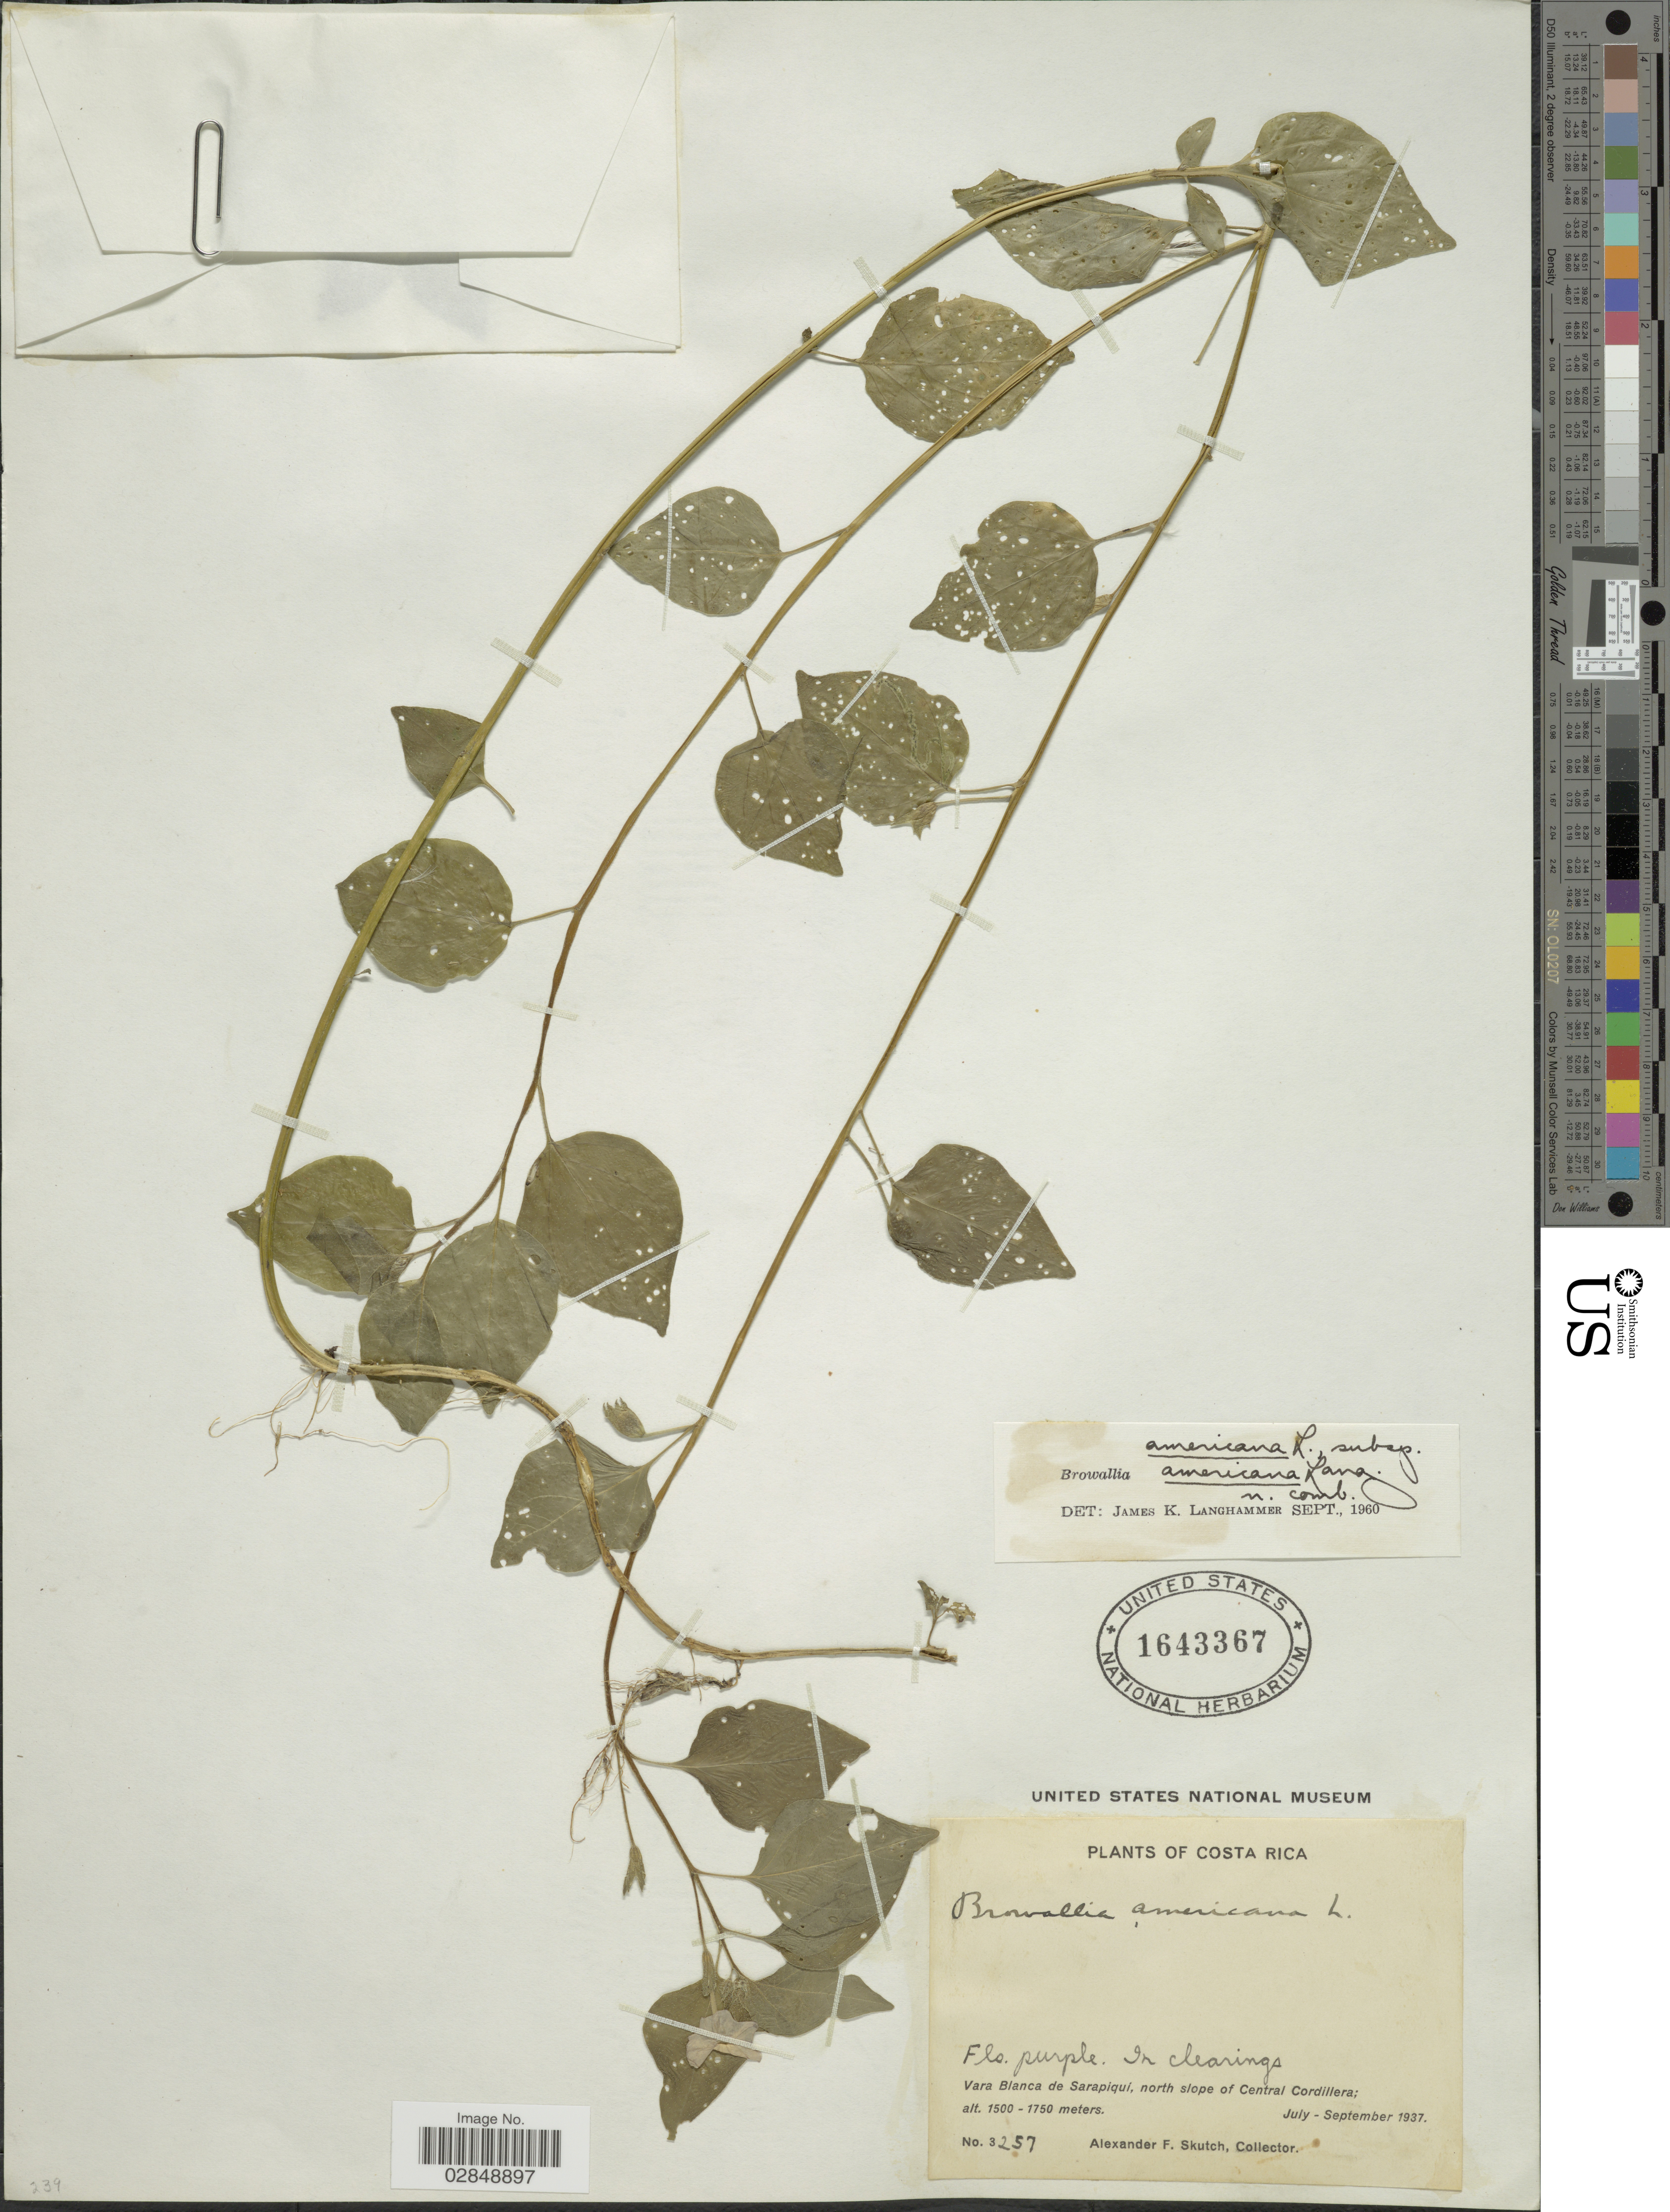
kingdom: Plantae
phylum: Tracheophyta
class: Magnoliopsida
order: Solanales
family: Solanaceae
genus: Browallia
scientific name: Browallia americana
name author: L.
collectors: A. F. Skutch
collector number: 3257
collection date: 1937-07/1937-09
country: Costa Rica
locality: Vara Blanca de Sarapiqui, north slope of Central Cordillera.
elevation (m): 1500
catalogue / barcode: US 1643367